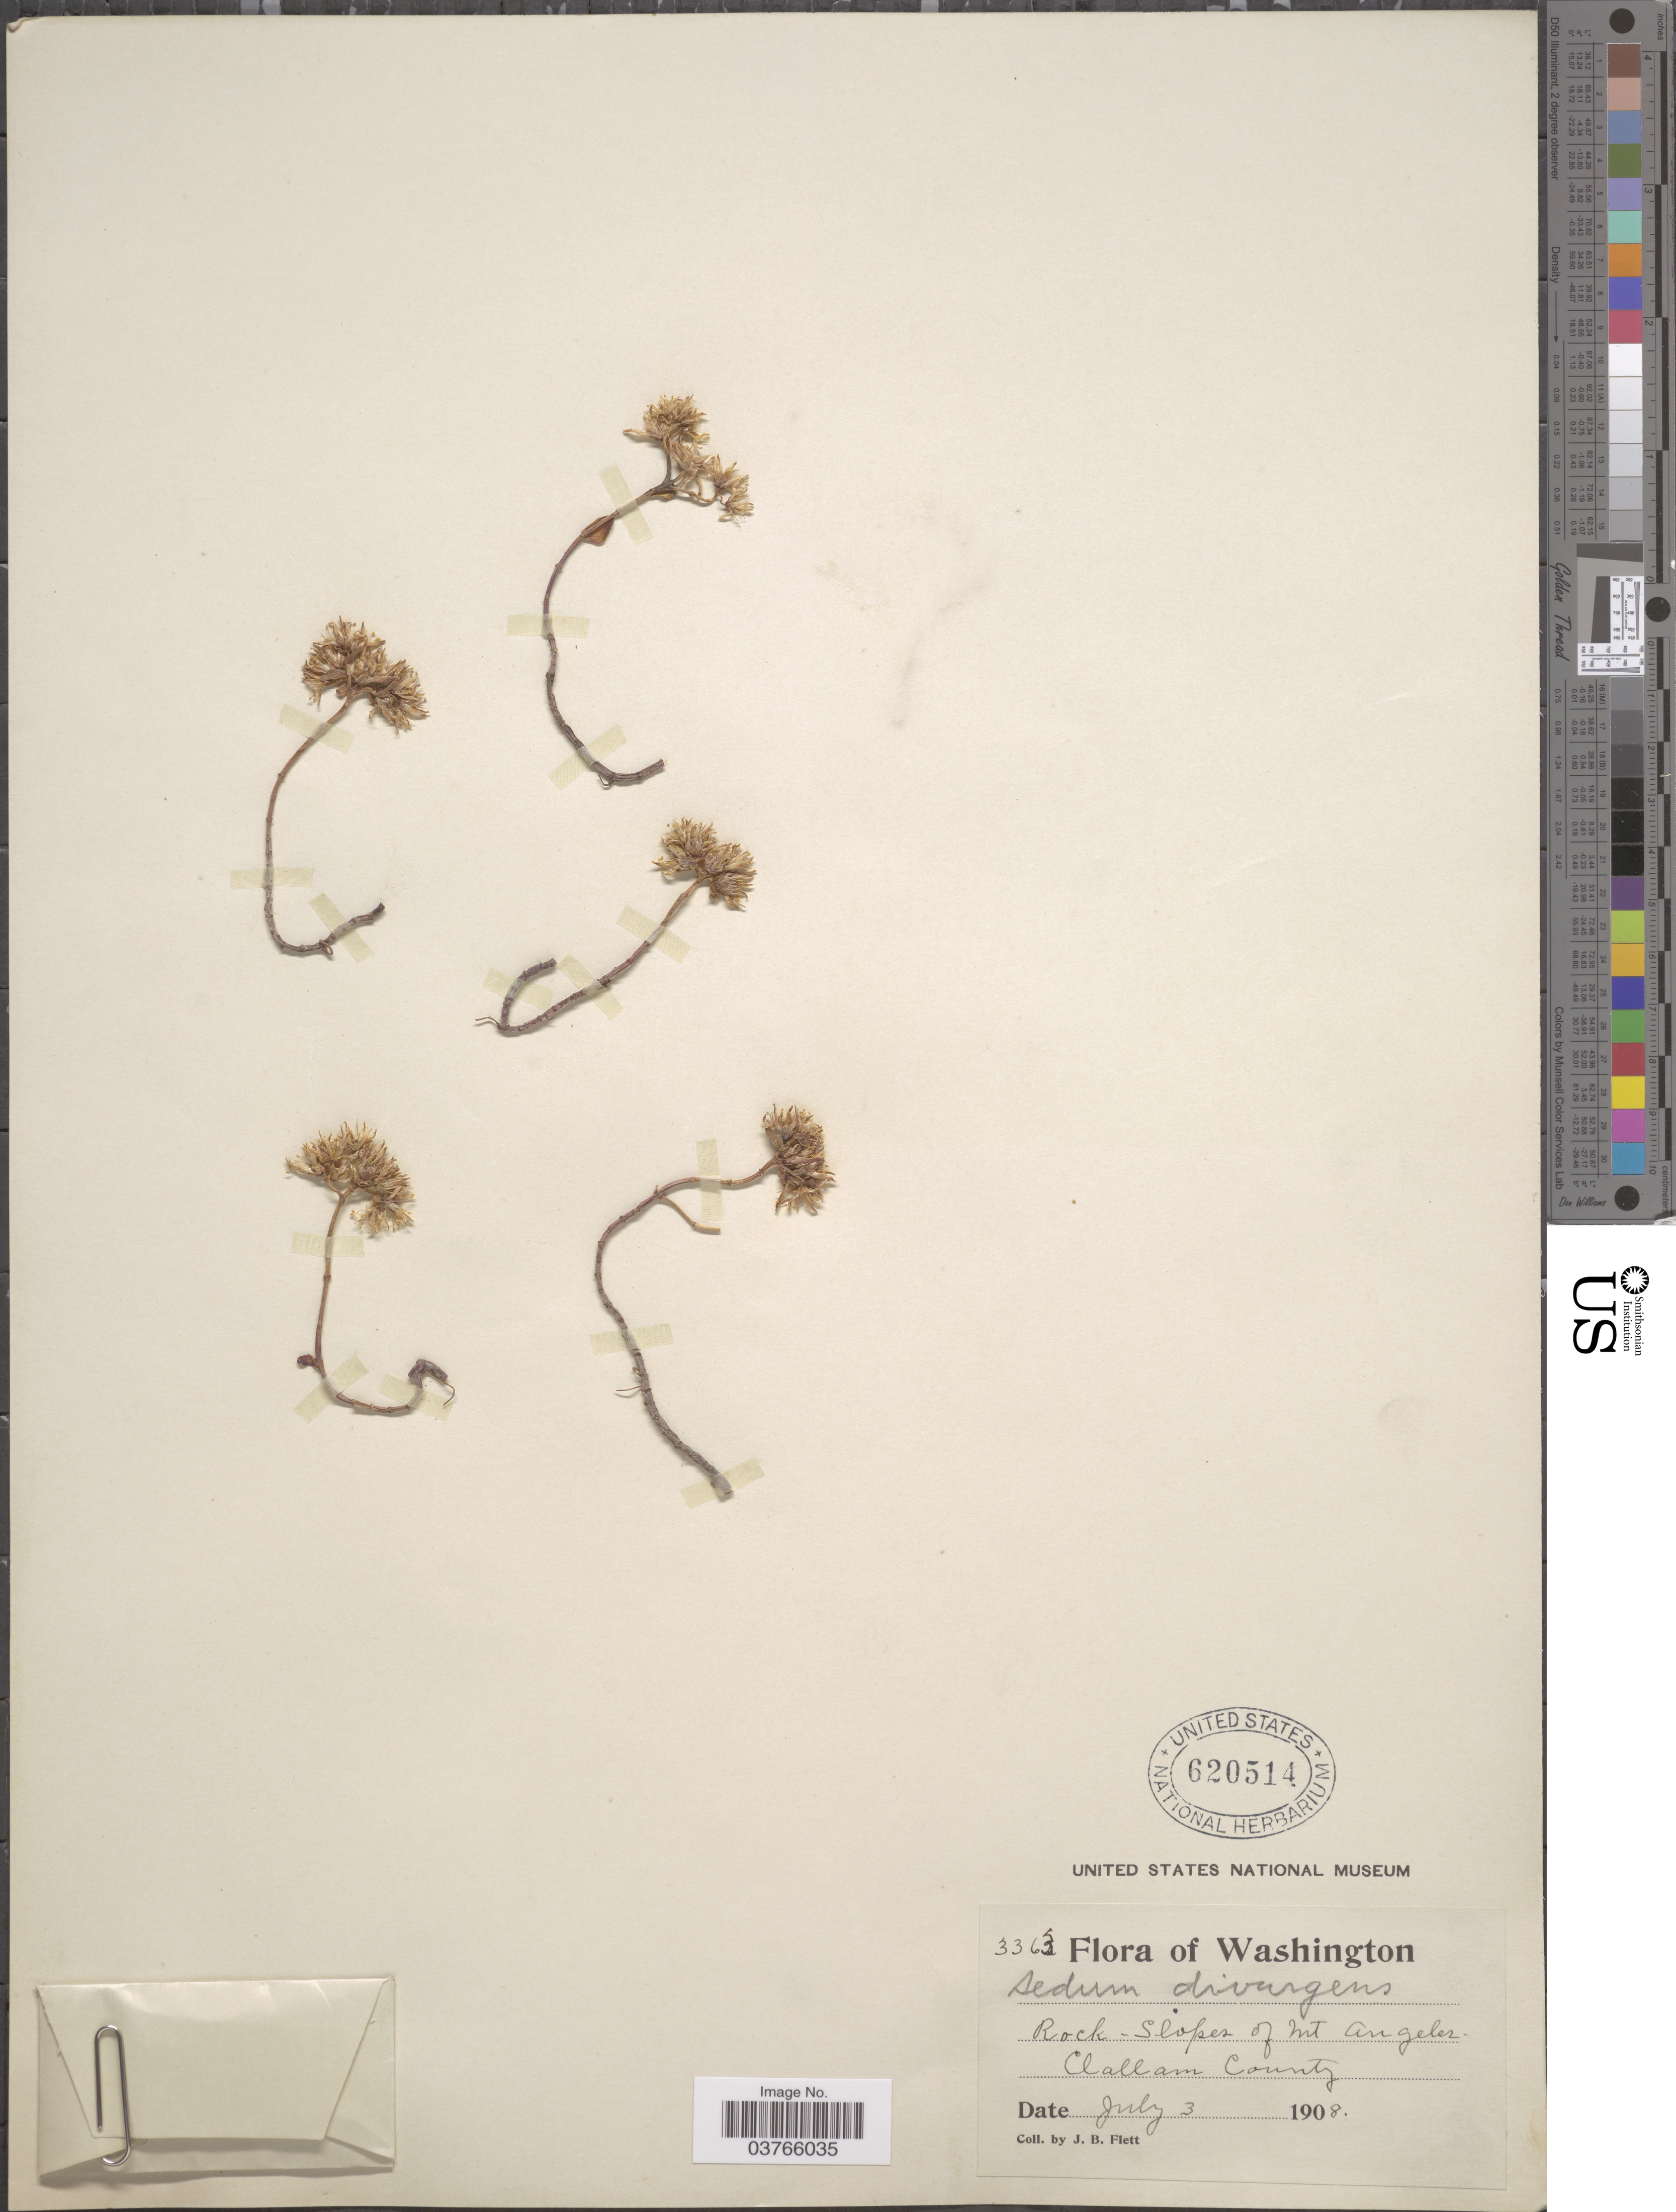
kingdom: Plantae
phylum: Tracheophyta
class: Magnoliopsida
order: Saxifragales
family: Crassulaceae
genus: Sedum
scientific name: Sedum divergens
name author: Greene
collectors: J. Flett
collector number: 3363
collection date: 1908-07-03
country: United States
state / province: Washington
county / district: Clallam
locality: Rock-slopes of Mt Angeles. Clallam County.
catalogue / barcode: US 620514